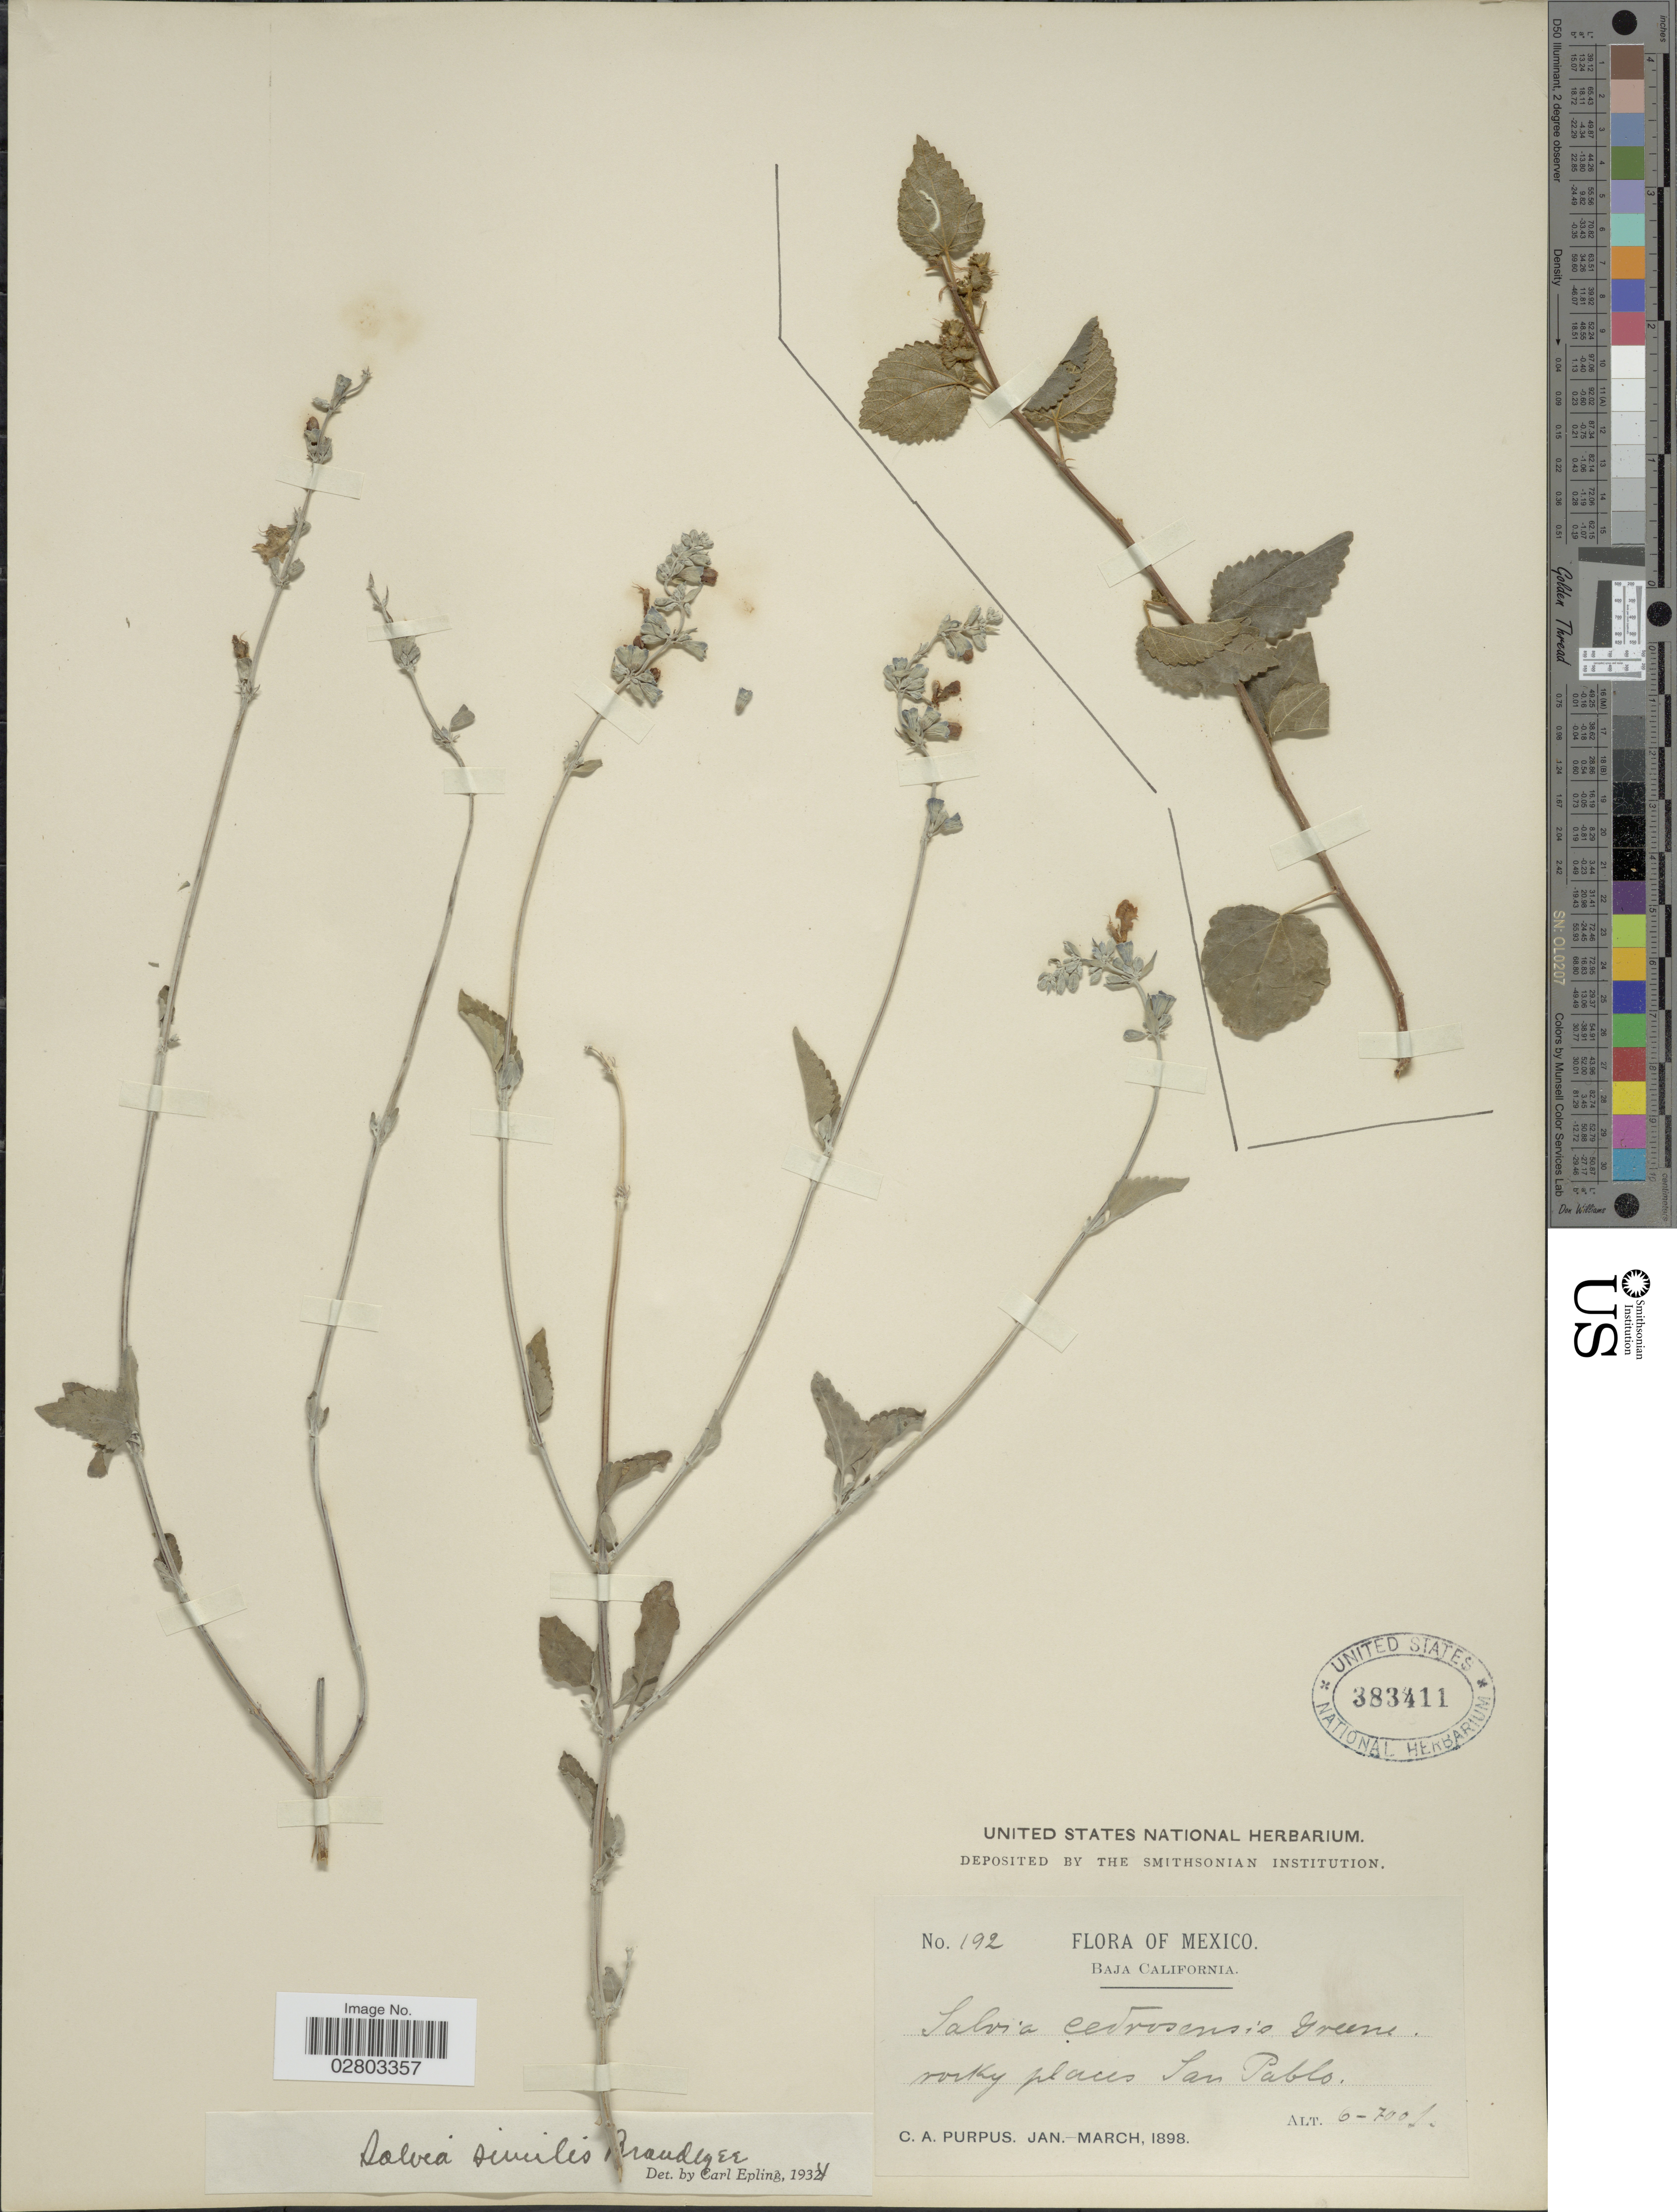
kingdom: Plantae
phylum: Tracheophyta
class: Magnoliopsida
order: Lamiales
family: Lamiaceae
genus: Salvia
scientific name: Salvia similis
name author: Brandegee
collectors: C. A. Purpus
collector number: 192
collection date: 1898-01/1898-03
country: Mexico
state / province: Baja California Sur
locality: Rocky places San Pablo.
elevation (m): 183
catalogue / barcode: US 383411